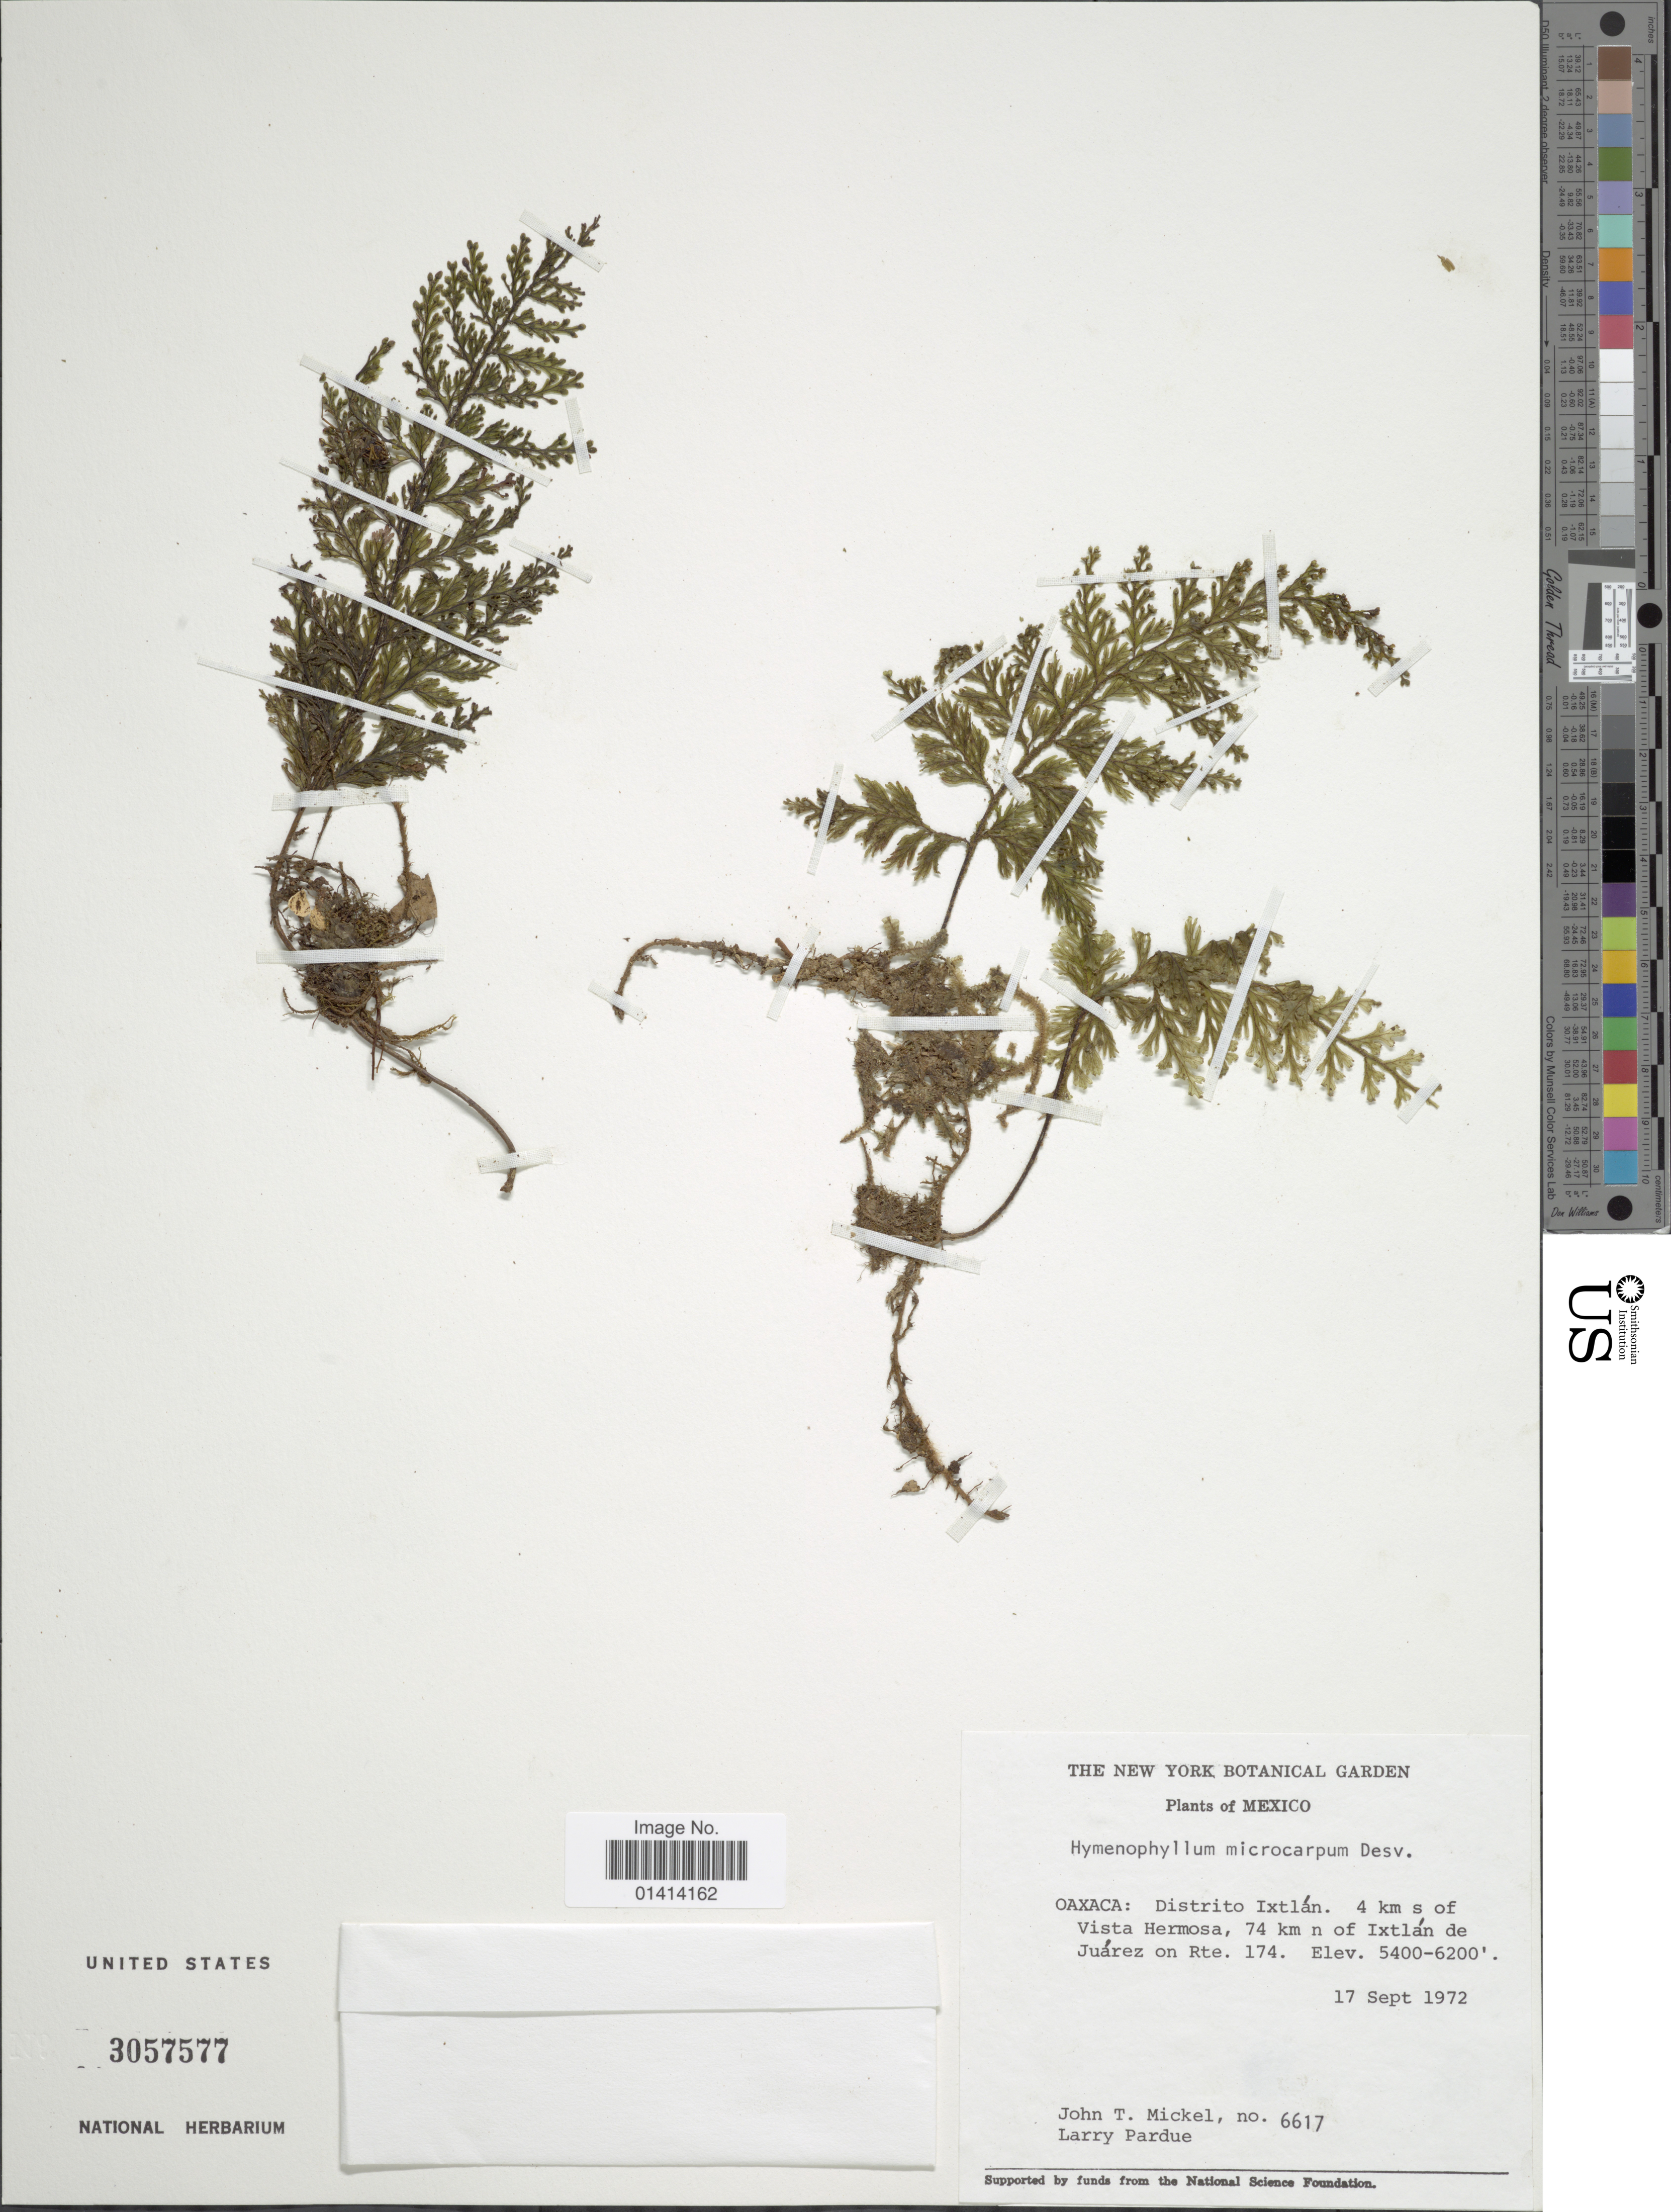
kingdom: Plantae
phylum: Tracheophyta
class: Polypodiopsida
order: Hymenophyllales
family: Hymenophyllaceae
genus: Hymenophyllum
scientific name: Hymenophyllum microcarpum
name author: (Desv.) Lellinger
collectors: J. T. Mickel & L. Pardue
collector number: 6617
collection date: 1972-09-17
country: Mexico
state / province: Oaxaca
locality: Distrito Ixtlán. 4 km s of Vista Hermosa, 74 km n of Ixtlán de Juárez on Rte. 174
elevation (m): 1646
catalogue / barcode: US 3057577